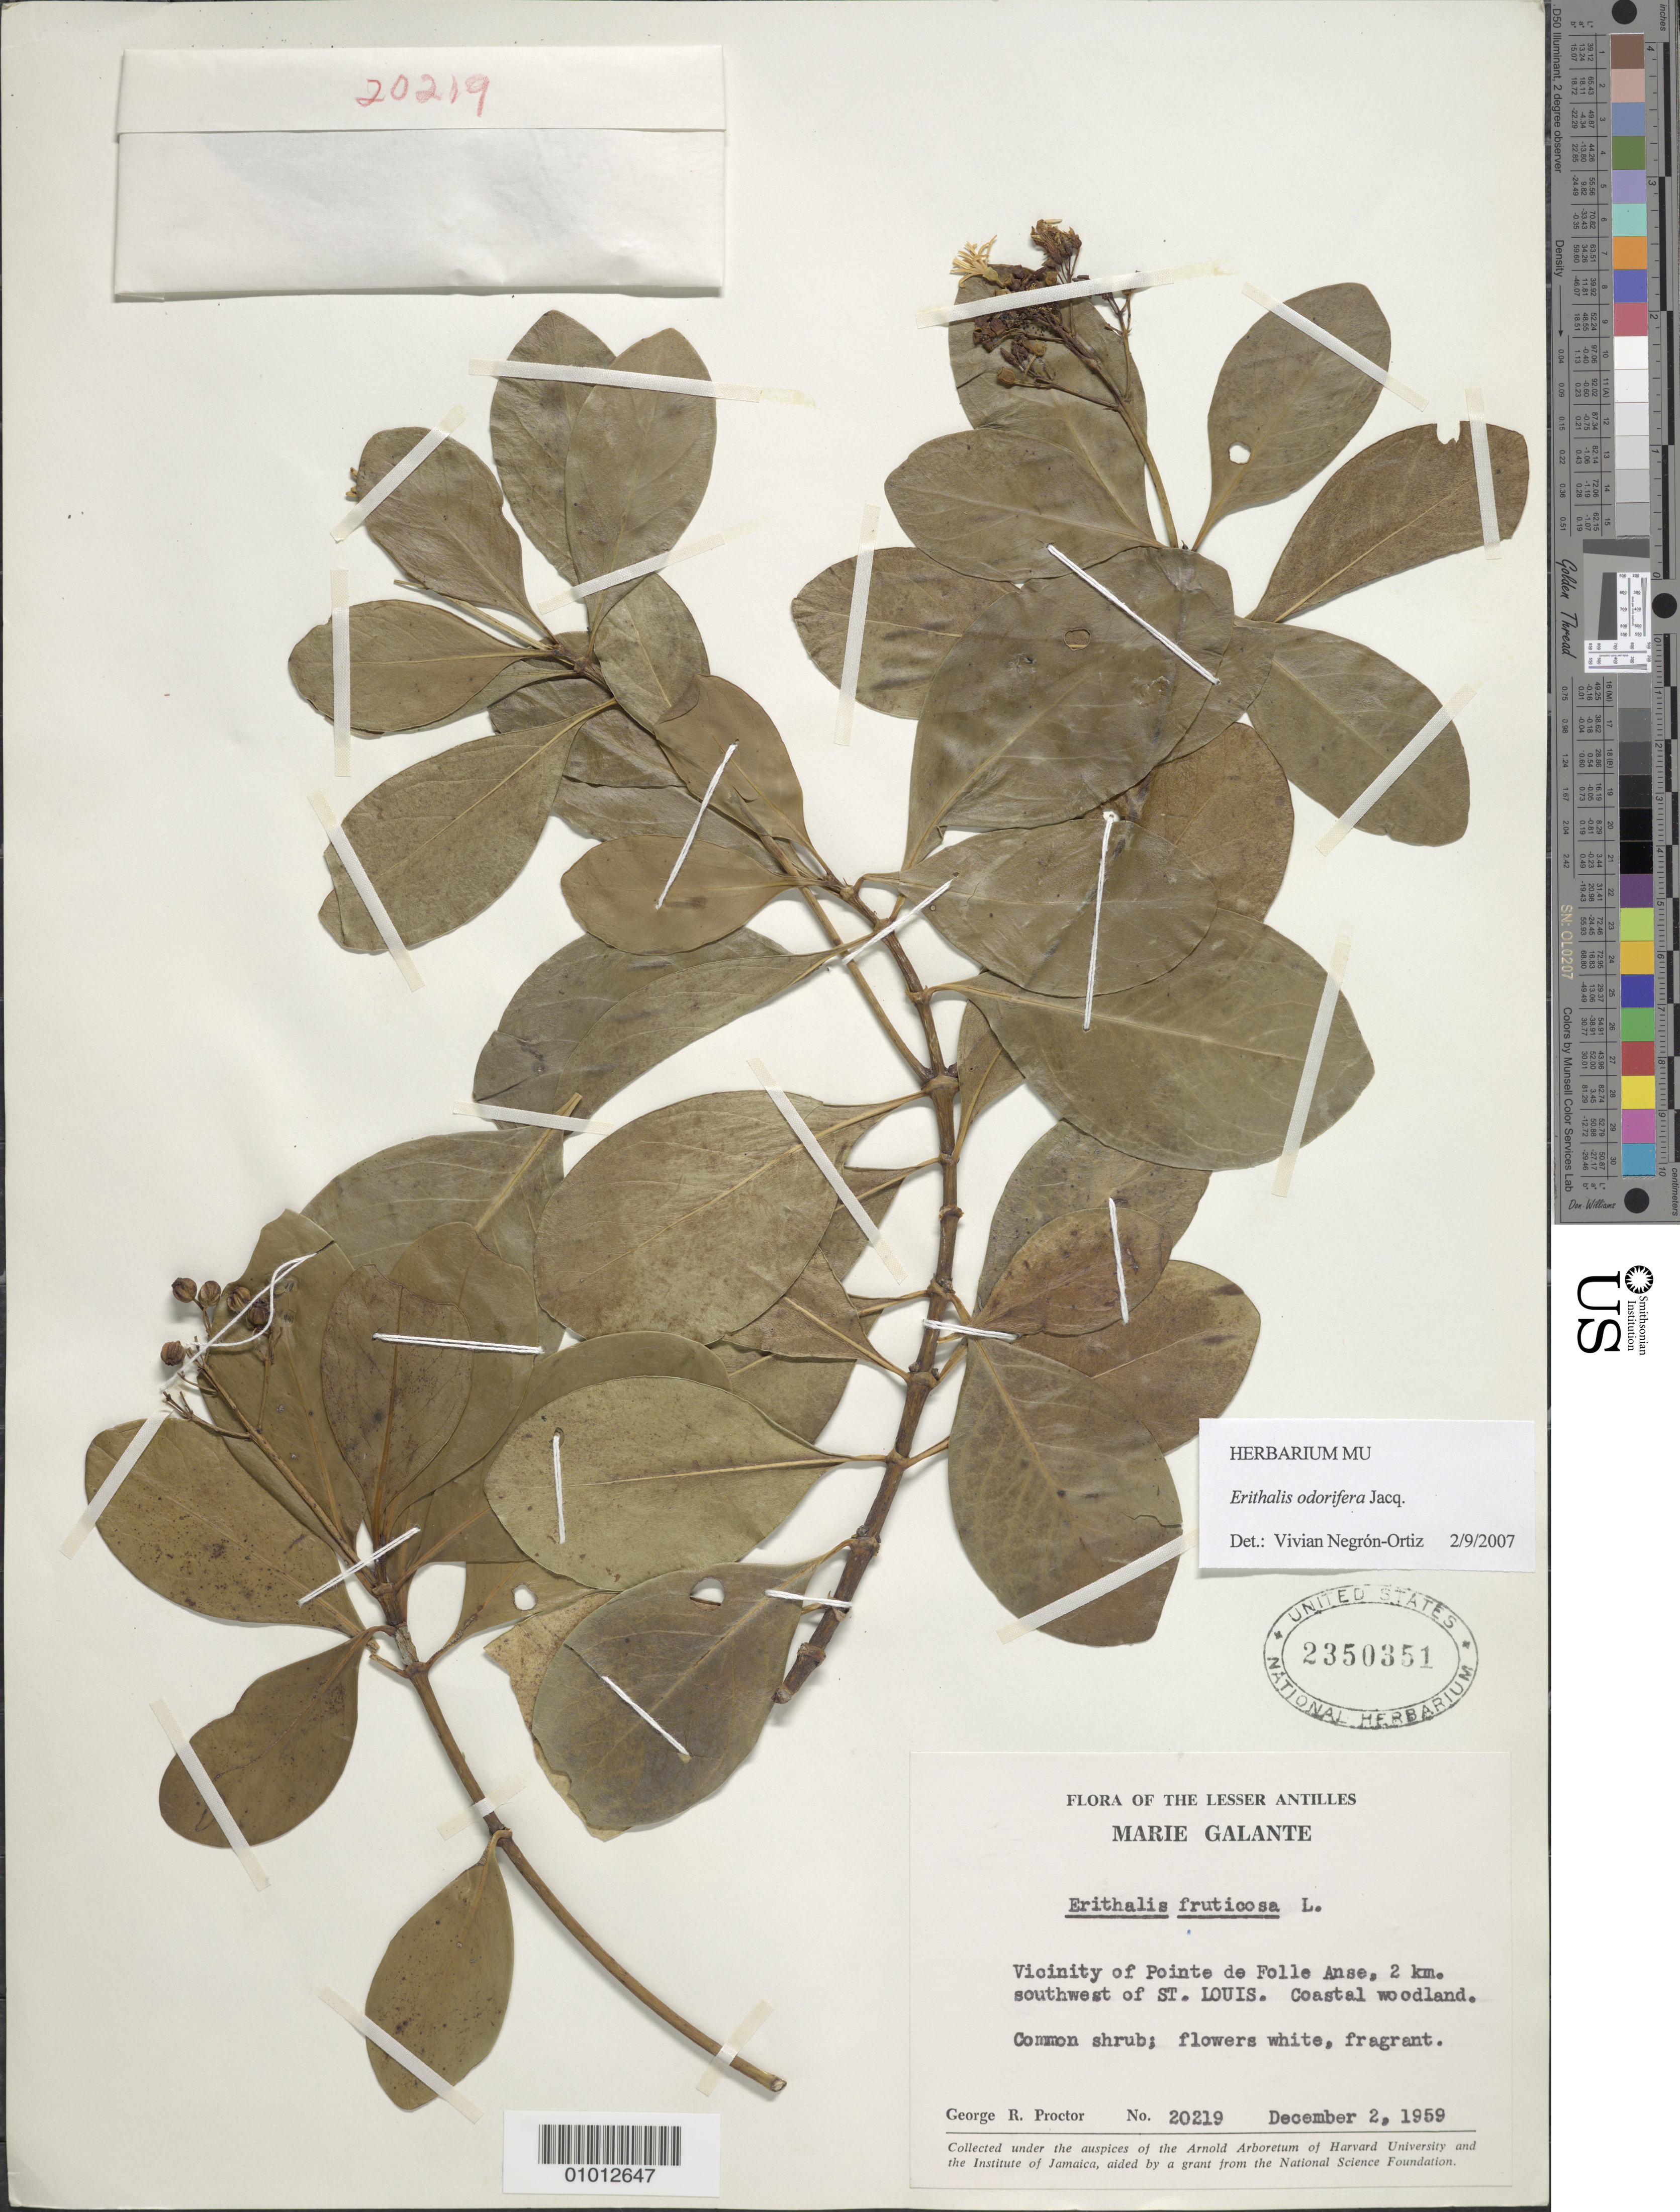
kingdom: Plantae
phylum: Tracheophyta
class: Magnoliopsida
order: Gentianales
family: Rubiaceae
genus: Erithalis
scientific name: Erithalis odorifera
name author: Jacq.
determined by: Negrón-Ortiz, V.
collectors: G. R. Proctor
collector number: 20219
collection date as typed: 02 Dec 1959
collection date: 1959-12-02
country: Guadeloupe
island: Marie Galante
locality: Vicinity of Pointe de Folle Anse, 2 km southwest of St. Louis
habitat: Coastal woodland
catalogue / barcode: US 2350351